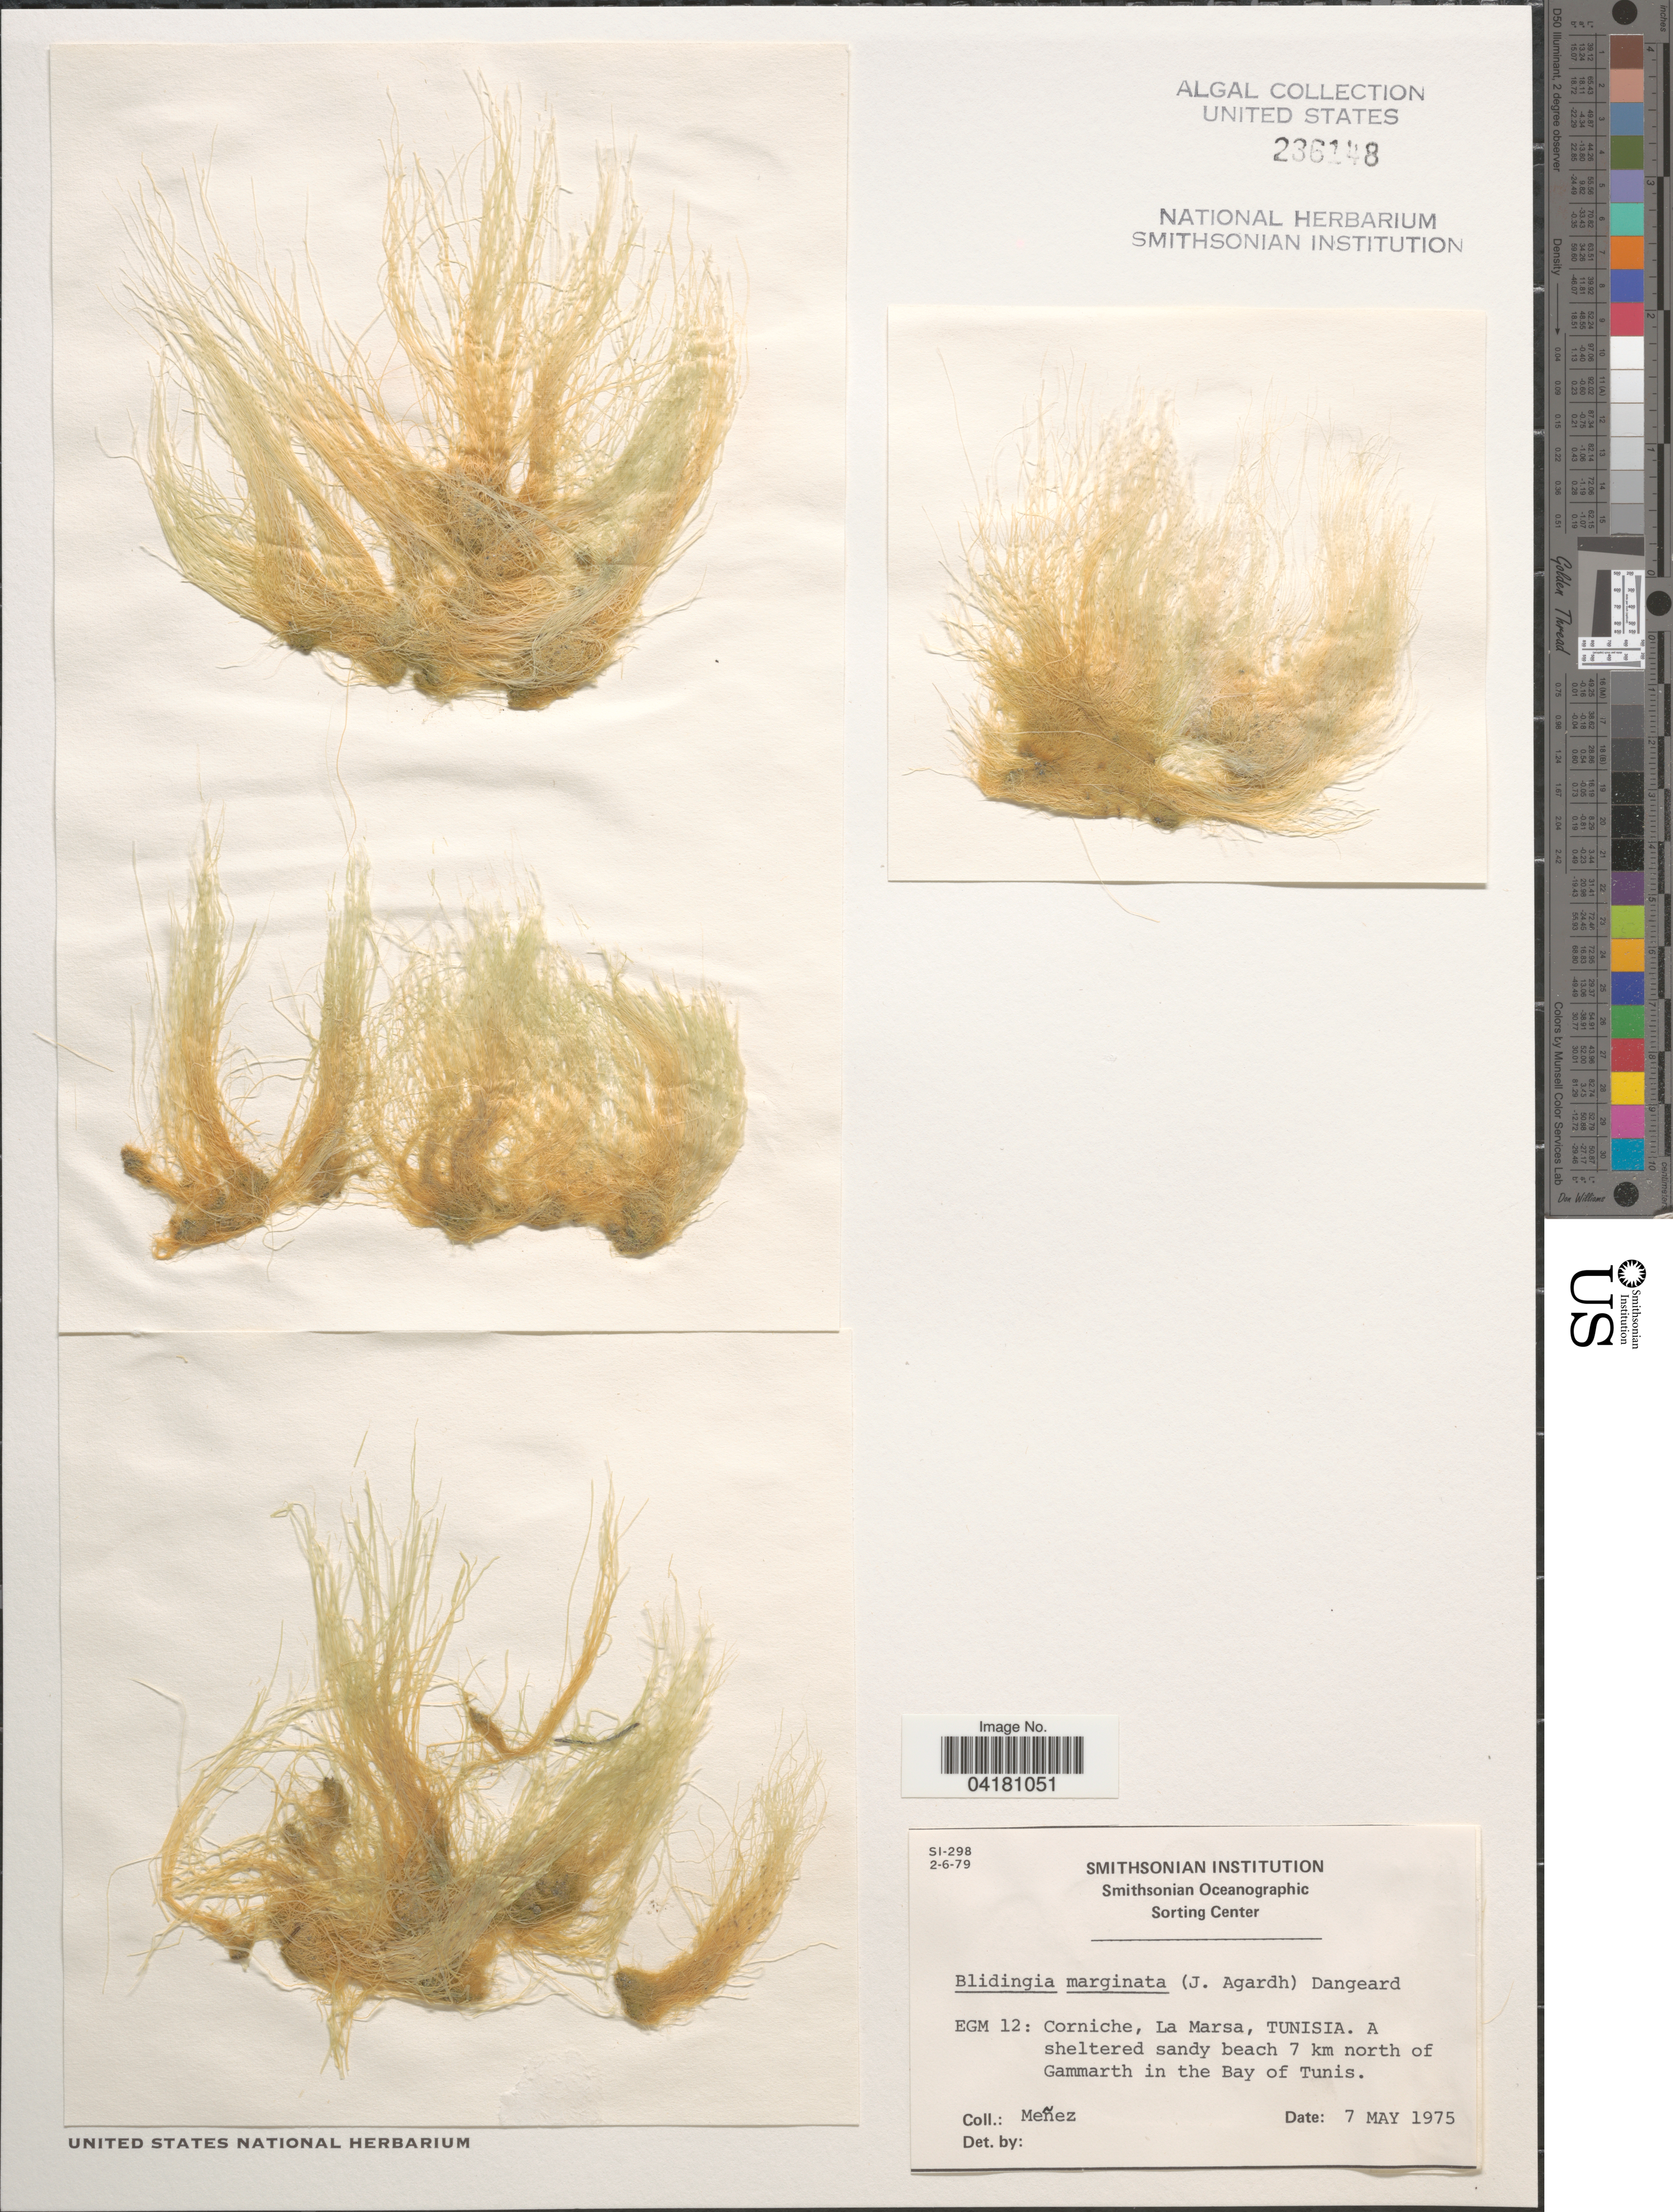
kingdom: Plantae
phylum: Chlorophyta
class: Ulvophyceae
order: Ulvales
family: Kornmanniaceae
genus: Blidingia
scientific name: Blidingia marginata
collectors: Menez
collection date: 1975-05-07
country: Tunisia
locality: EGM 12: Corniche, La Marsa. A sheltered sandy beach 7 km north of Gammarth in the Bay of Tunis.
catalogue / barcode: US 236148